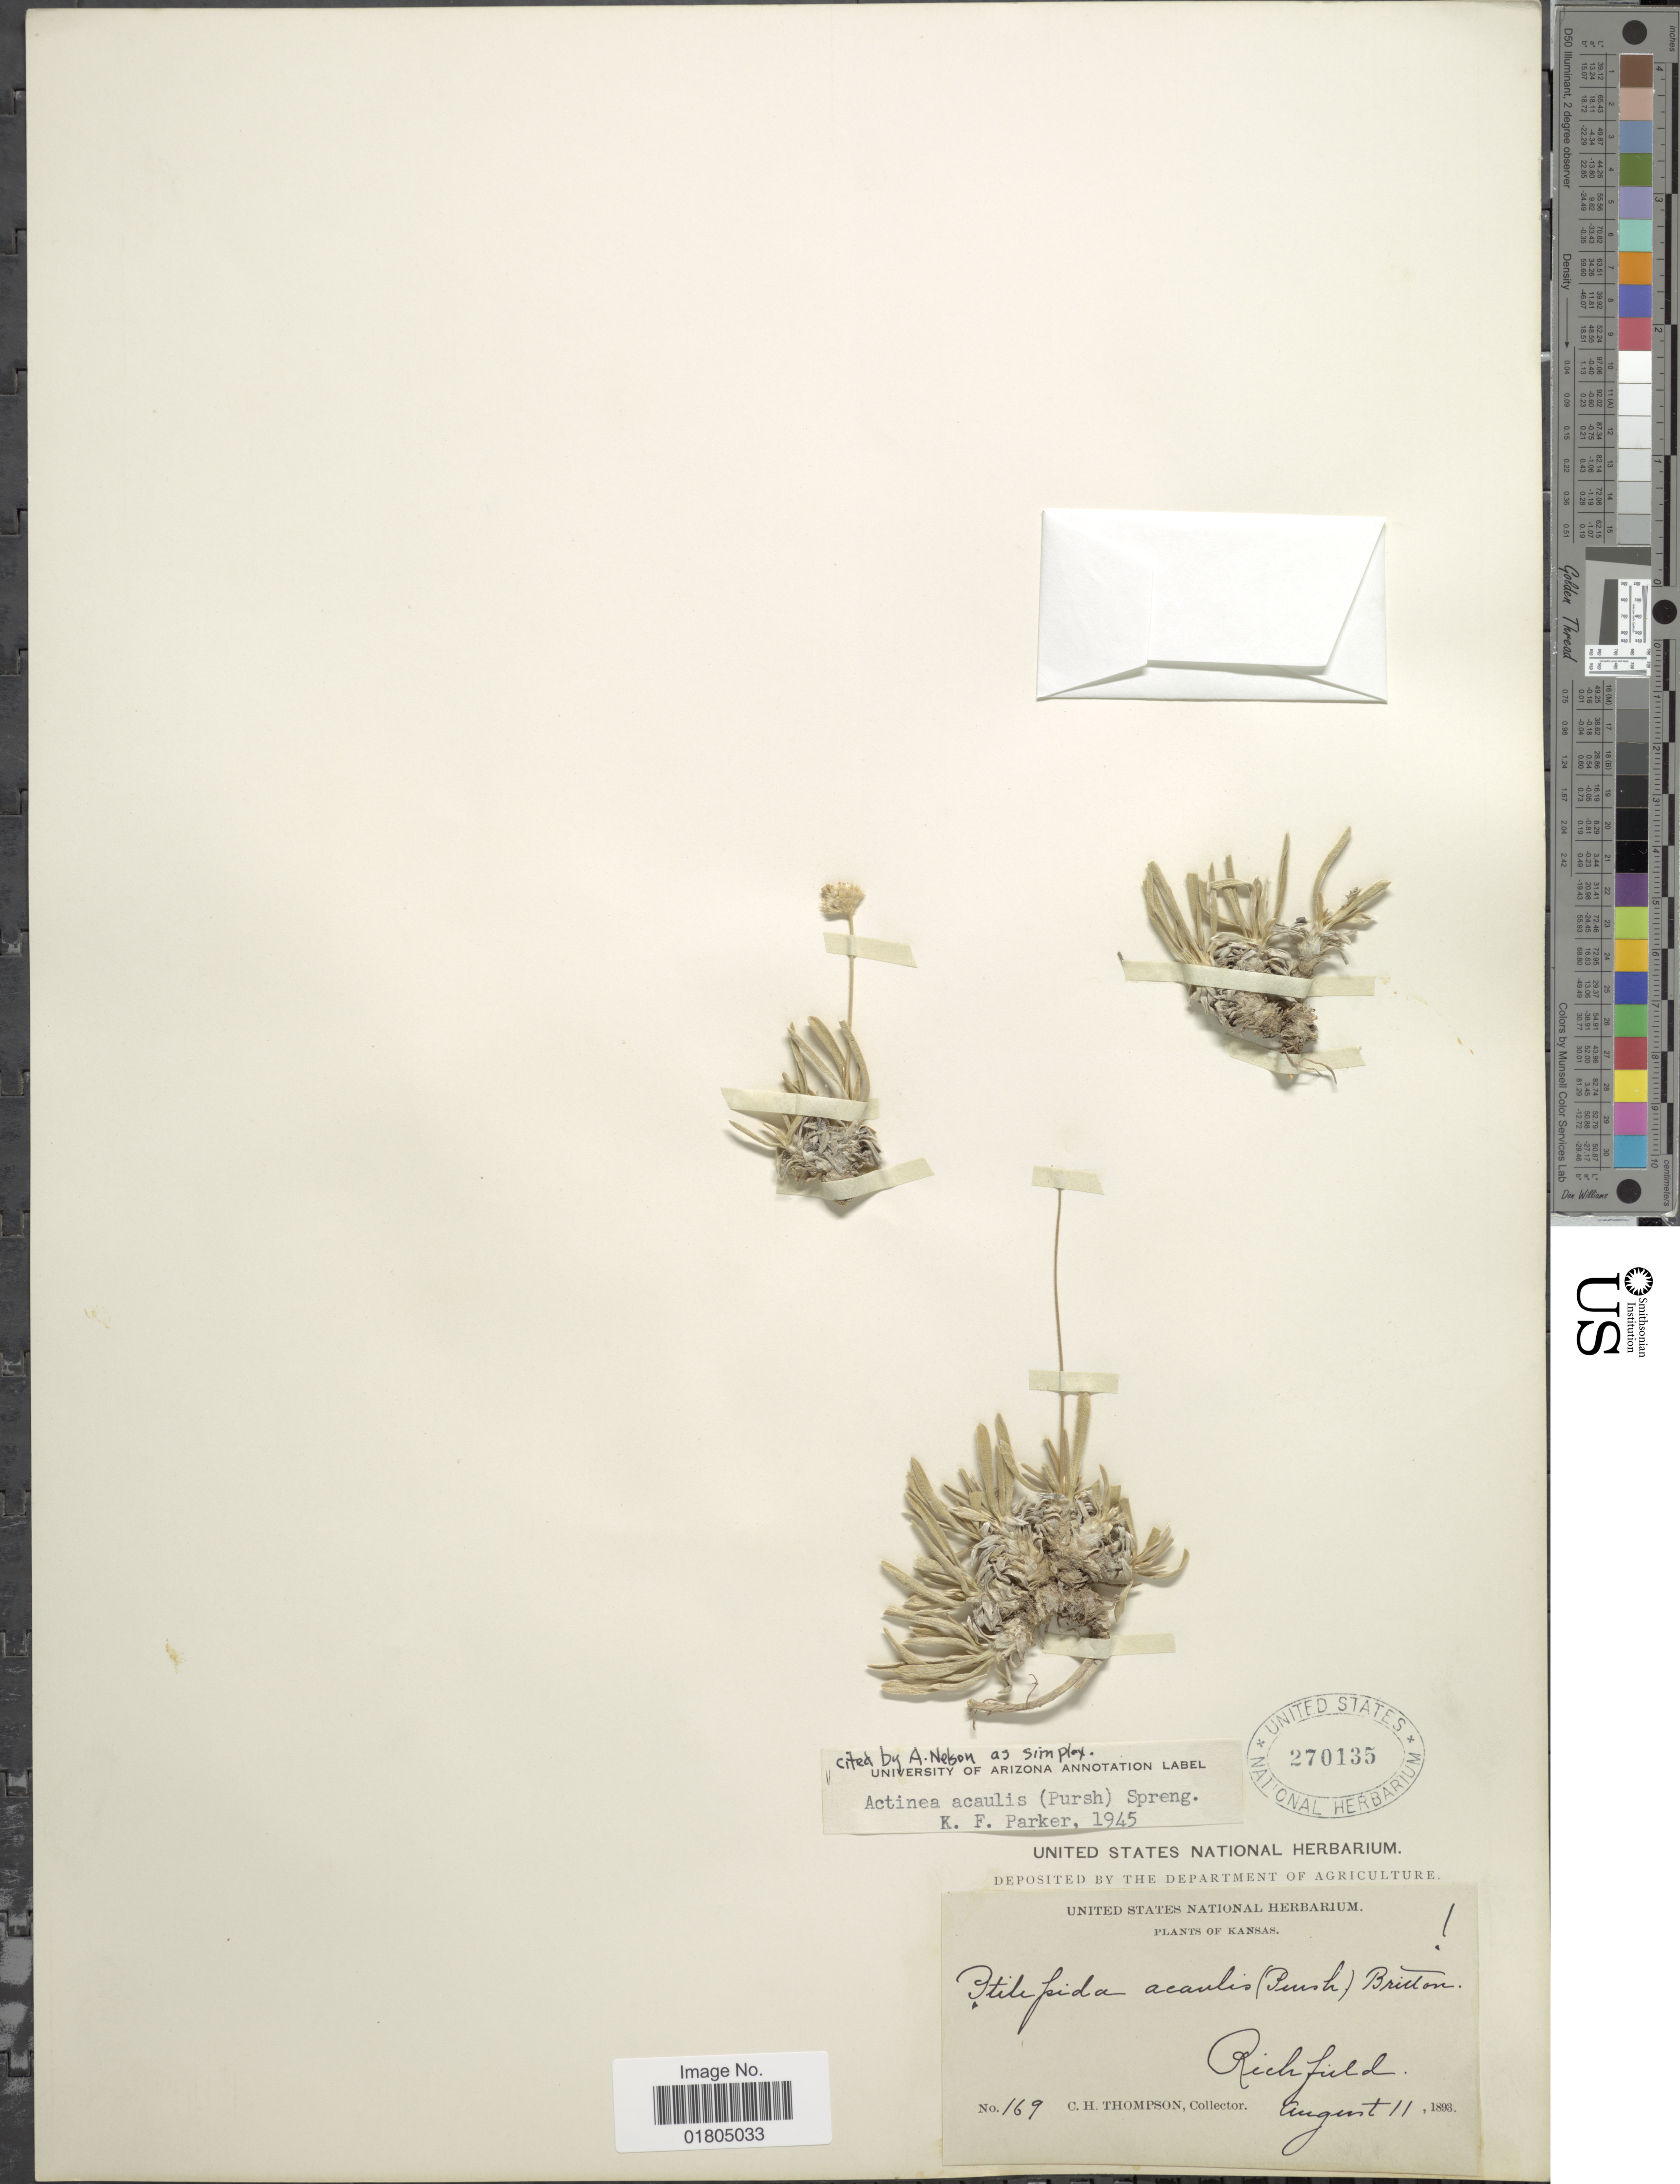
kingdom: Plantae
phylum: Tracheophyta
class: Magnoliopsida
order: Asterales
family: Asteraceae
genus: Actinea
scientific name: Actinea acaulis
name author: (Pursh) Spreng.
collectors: C. H. Thompson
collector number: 169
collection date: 1893-08-11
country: United States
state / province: Kansas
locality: Rich field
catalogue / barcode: US 270135